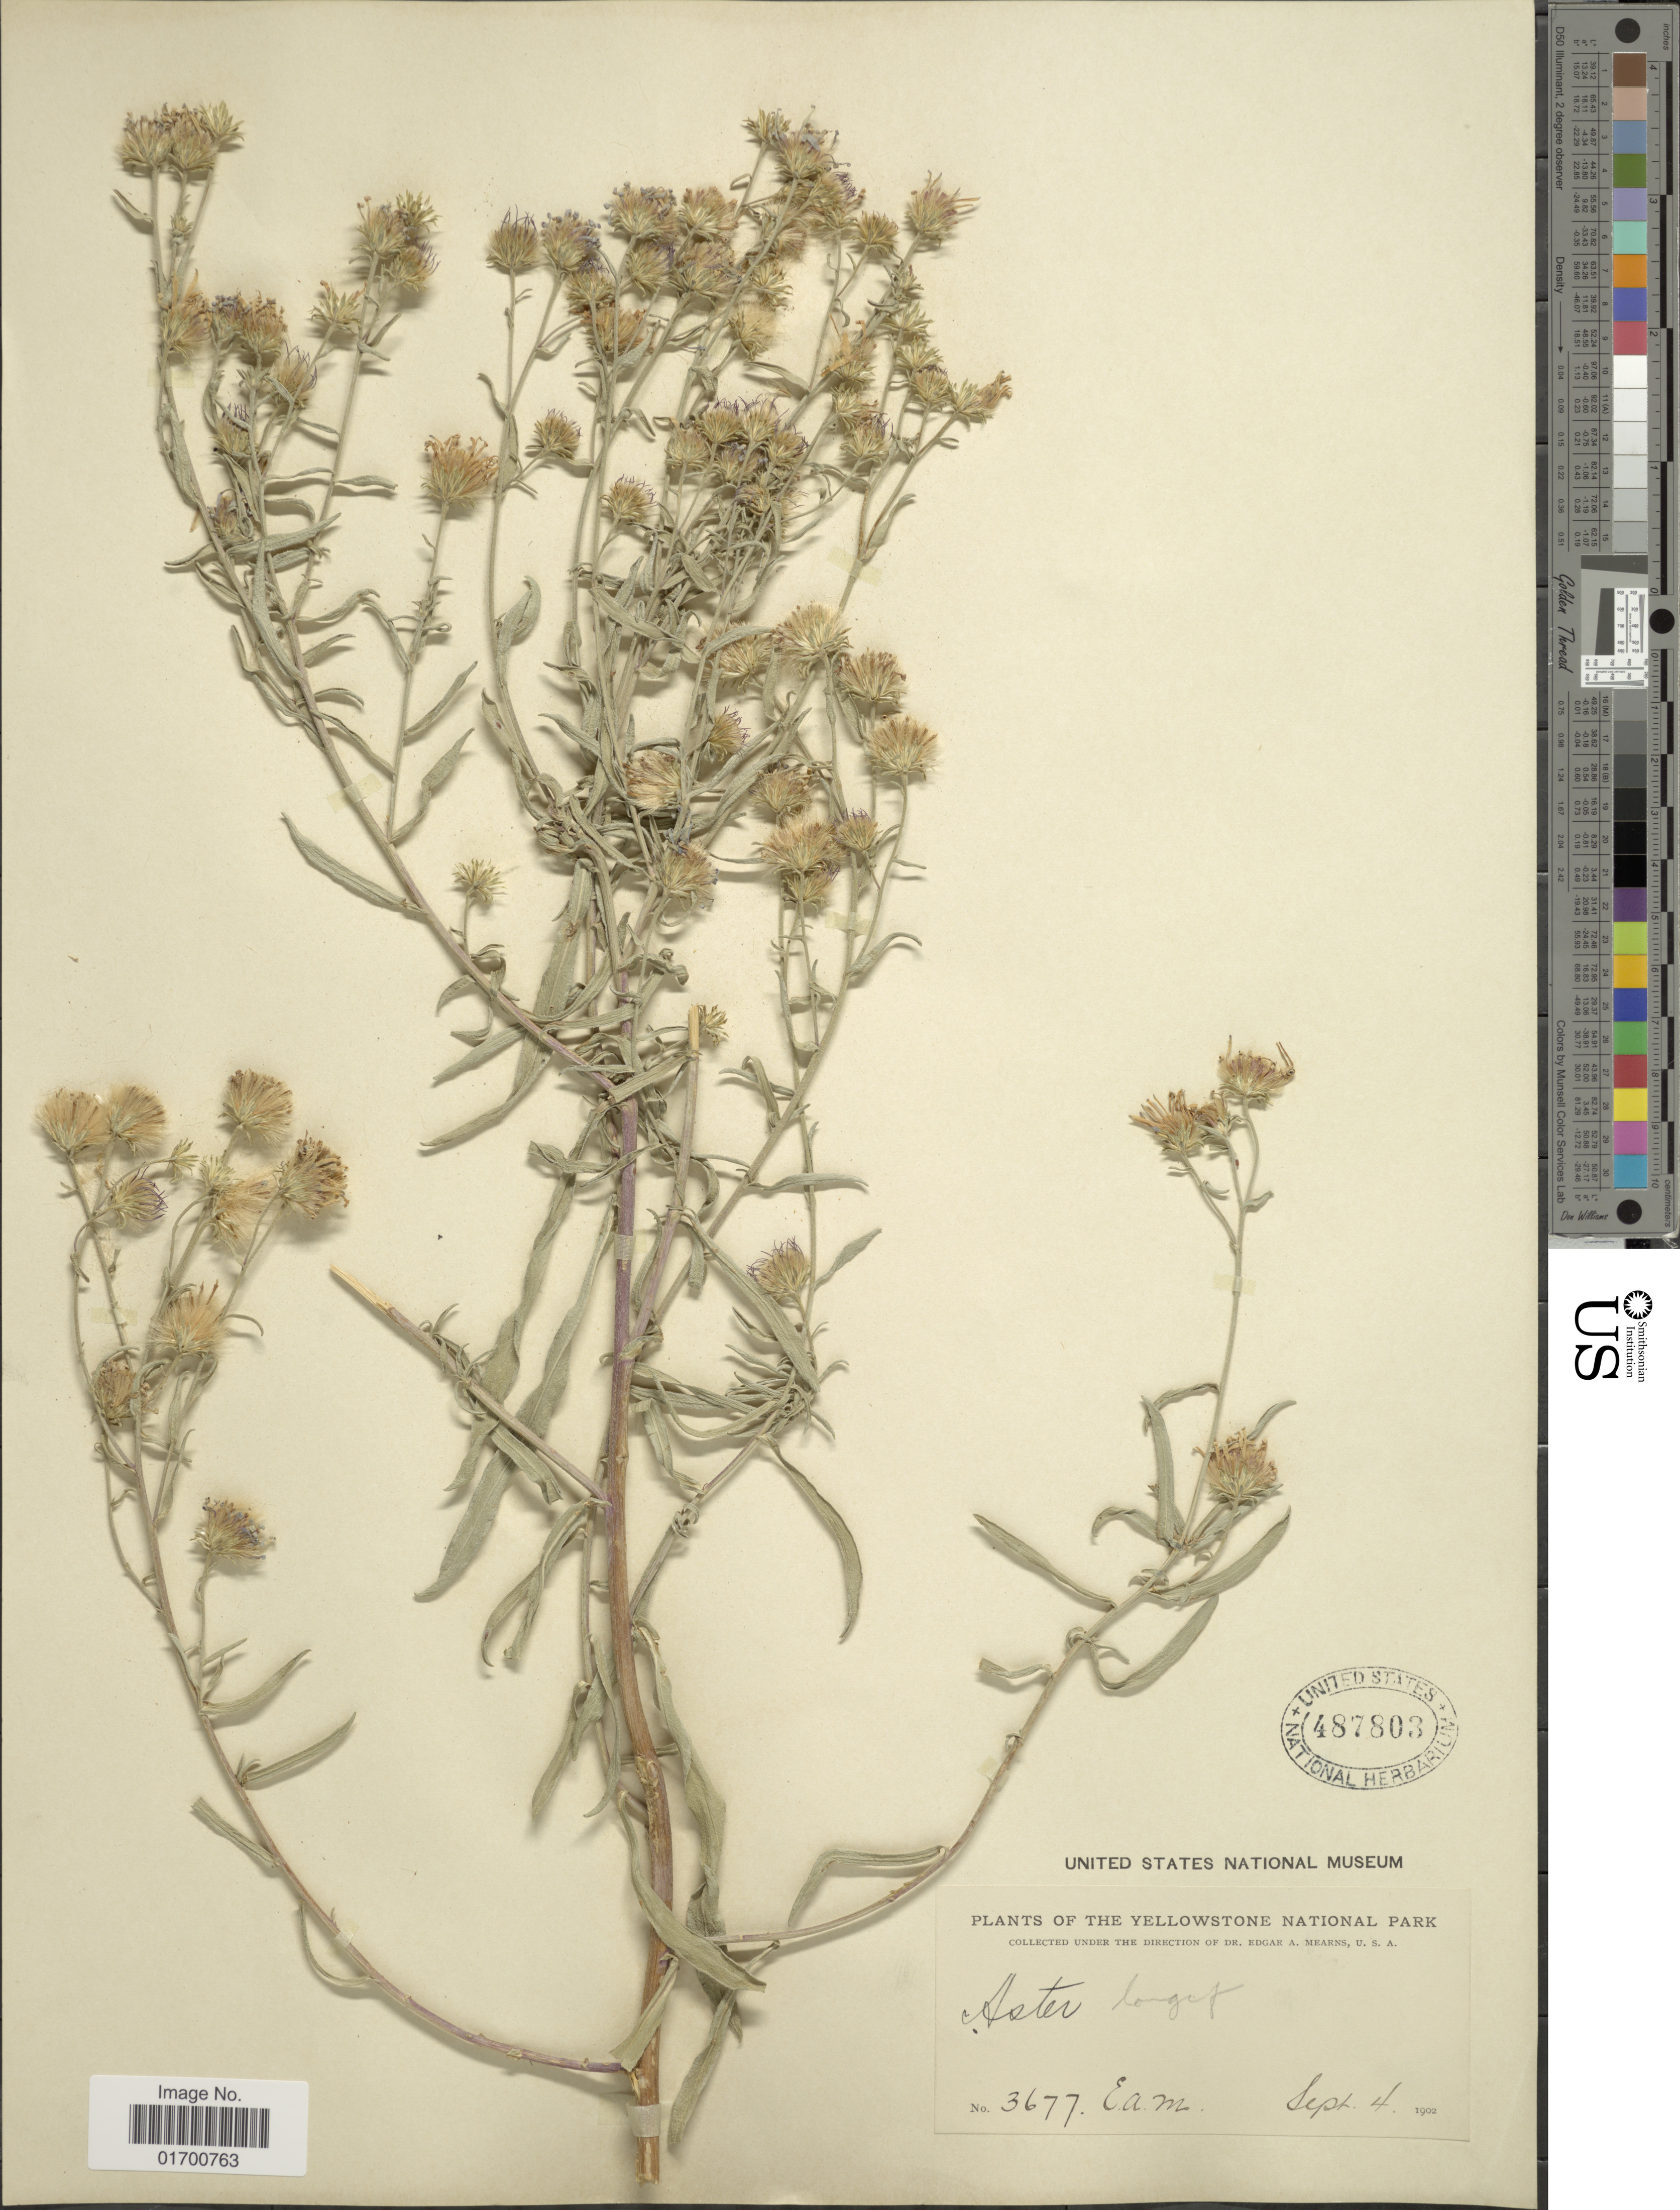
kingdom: Plantae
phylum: Tracheophyta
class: Magnoliopsida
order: Asterales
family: Asteraceae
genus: Symphyotrichum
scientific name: Symphyotrichum longifolium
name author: (Lam.) G.L. Nesom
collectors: E. A. Mearns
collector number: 3677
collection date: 1902-09-04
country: United States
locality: The Yellowstone National Park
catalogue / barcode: US 487803